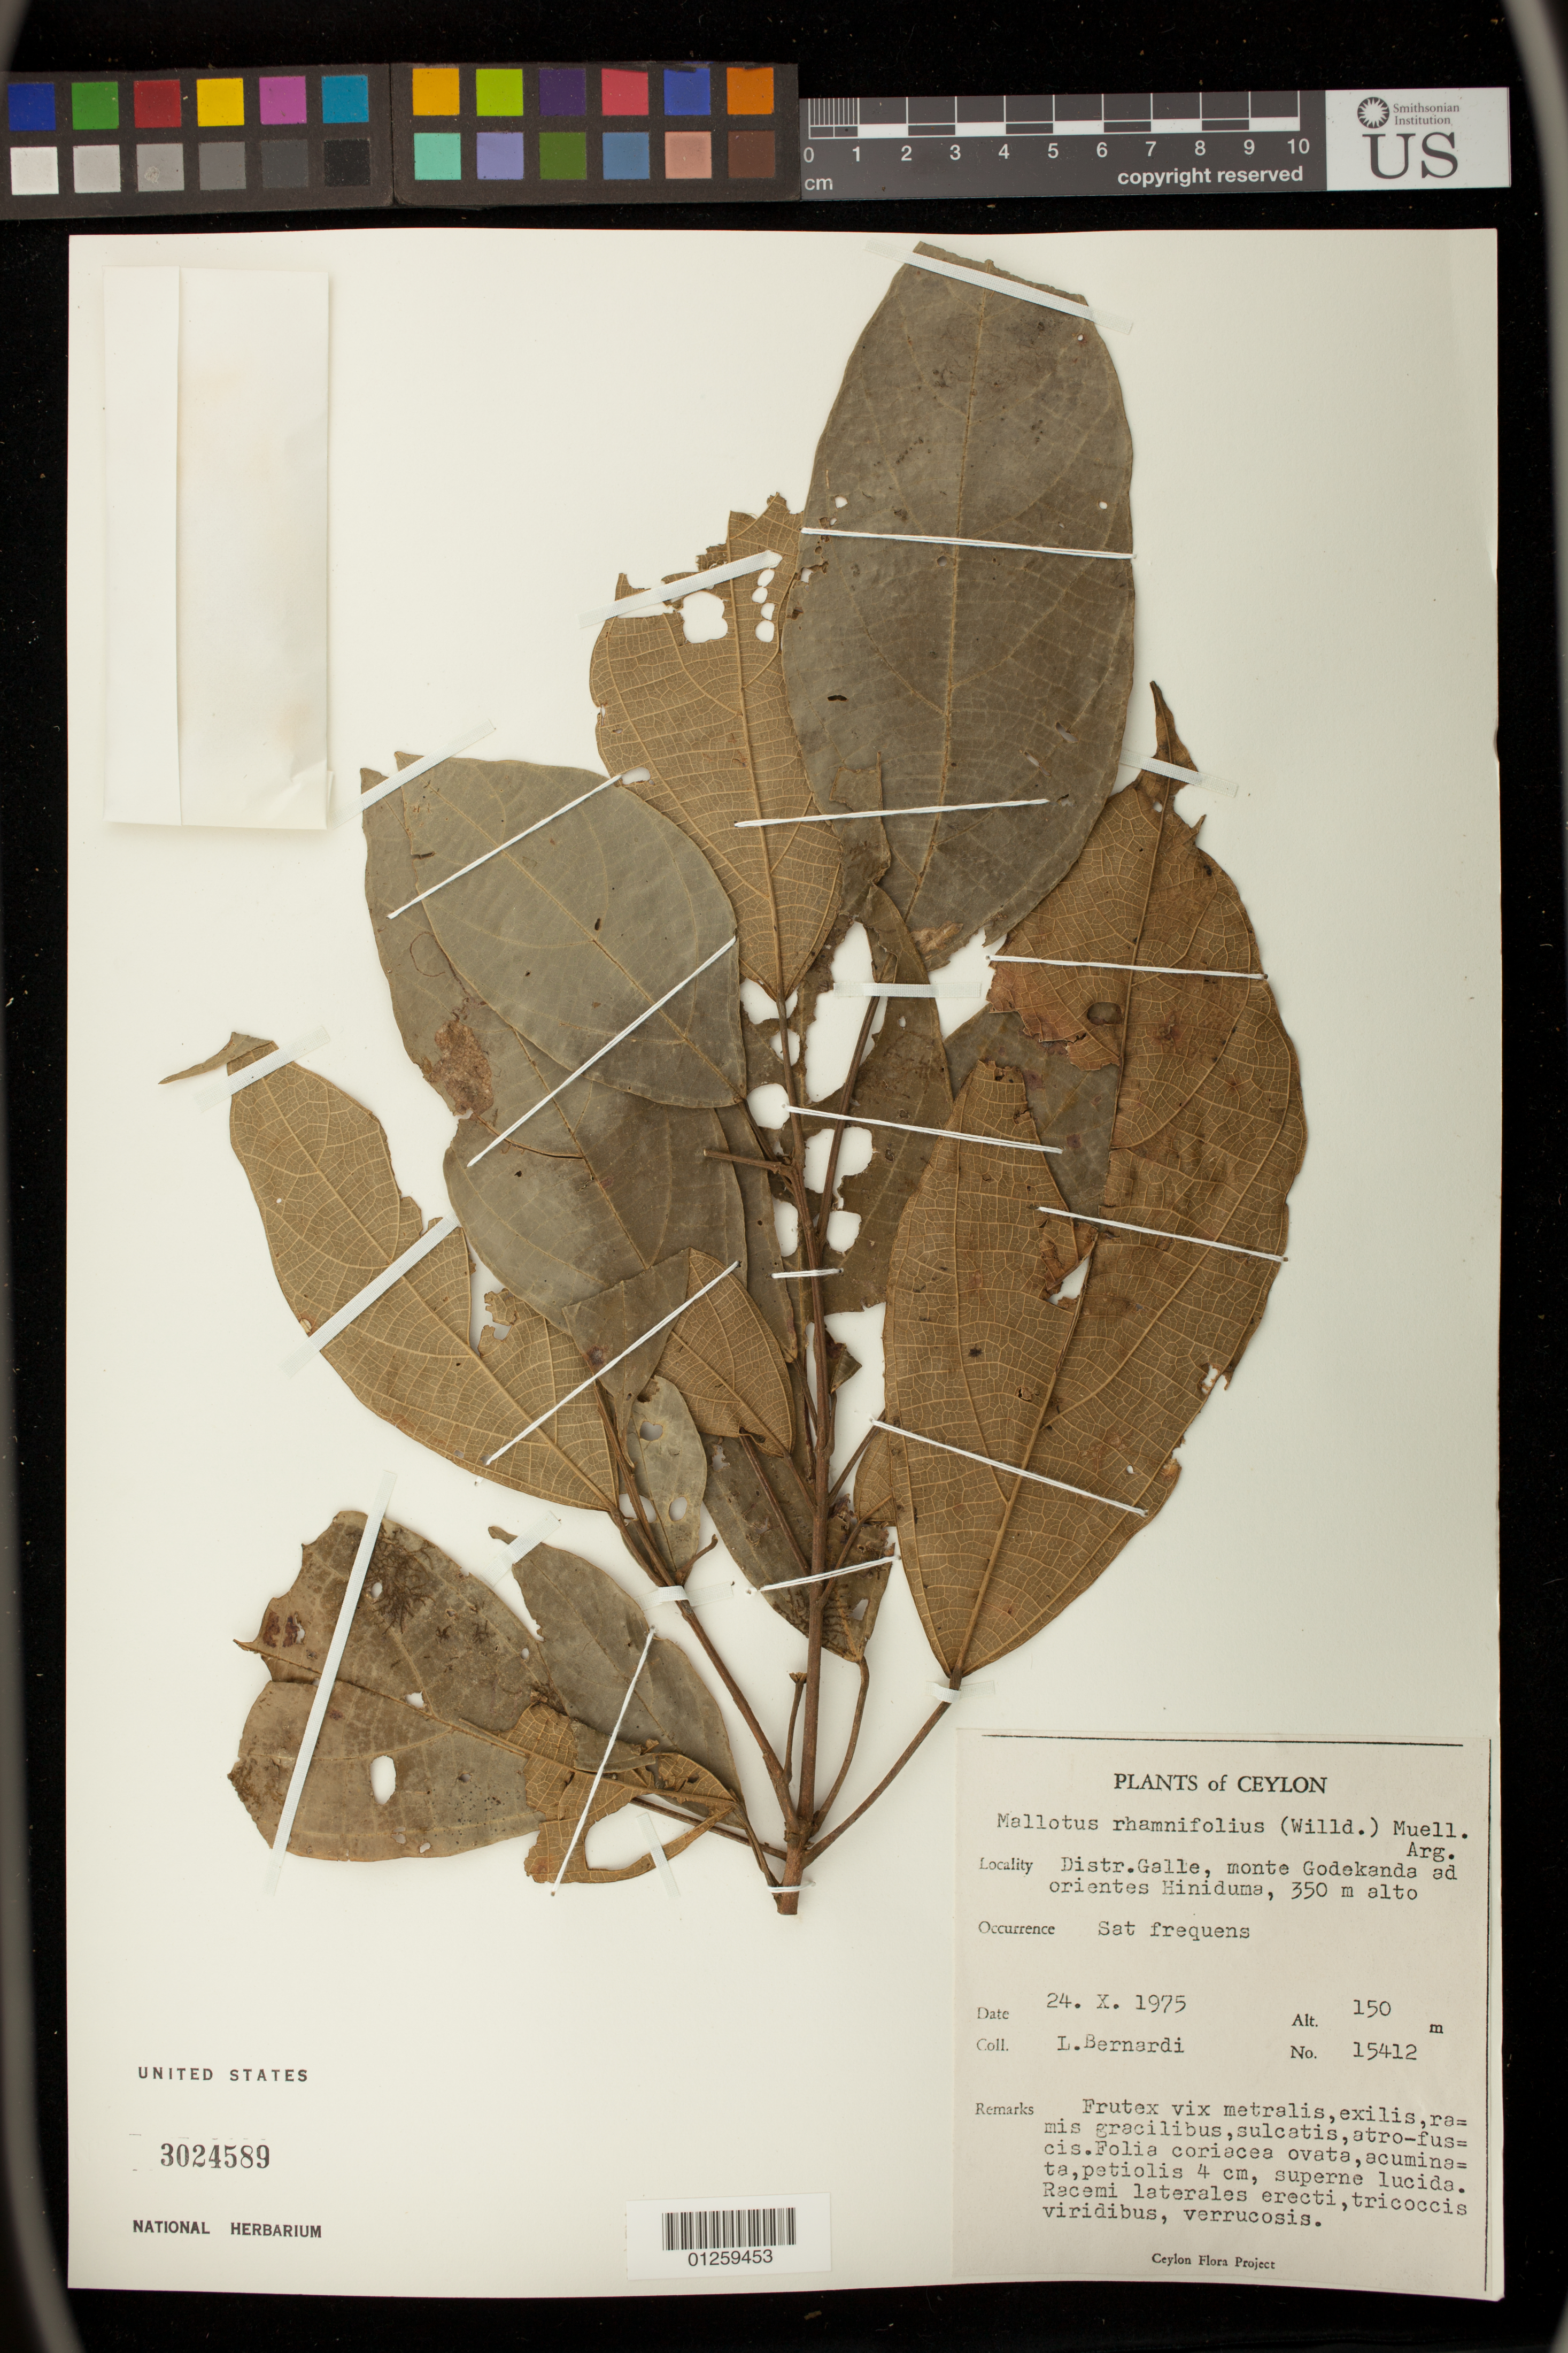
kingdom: Plantae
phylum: Tracheophyta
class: Magnoliopsida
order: Malpighiales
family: Euphorbiaceae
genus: Mallotus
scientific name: Mallotus rhamnifolius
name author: (Willd.) Müll. Arg.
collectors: L. Bernardi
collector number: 15412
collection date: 1975-10-24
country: Sri Lanka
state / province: Southern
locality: Galle, monte Godekanda ad orientes Hiniduma, 350 alto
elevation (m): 150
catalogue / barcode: US 3024589